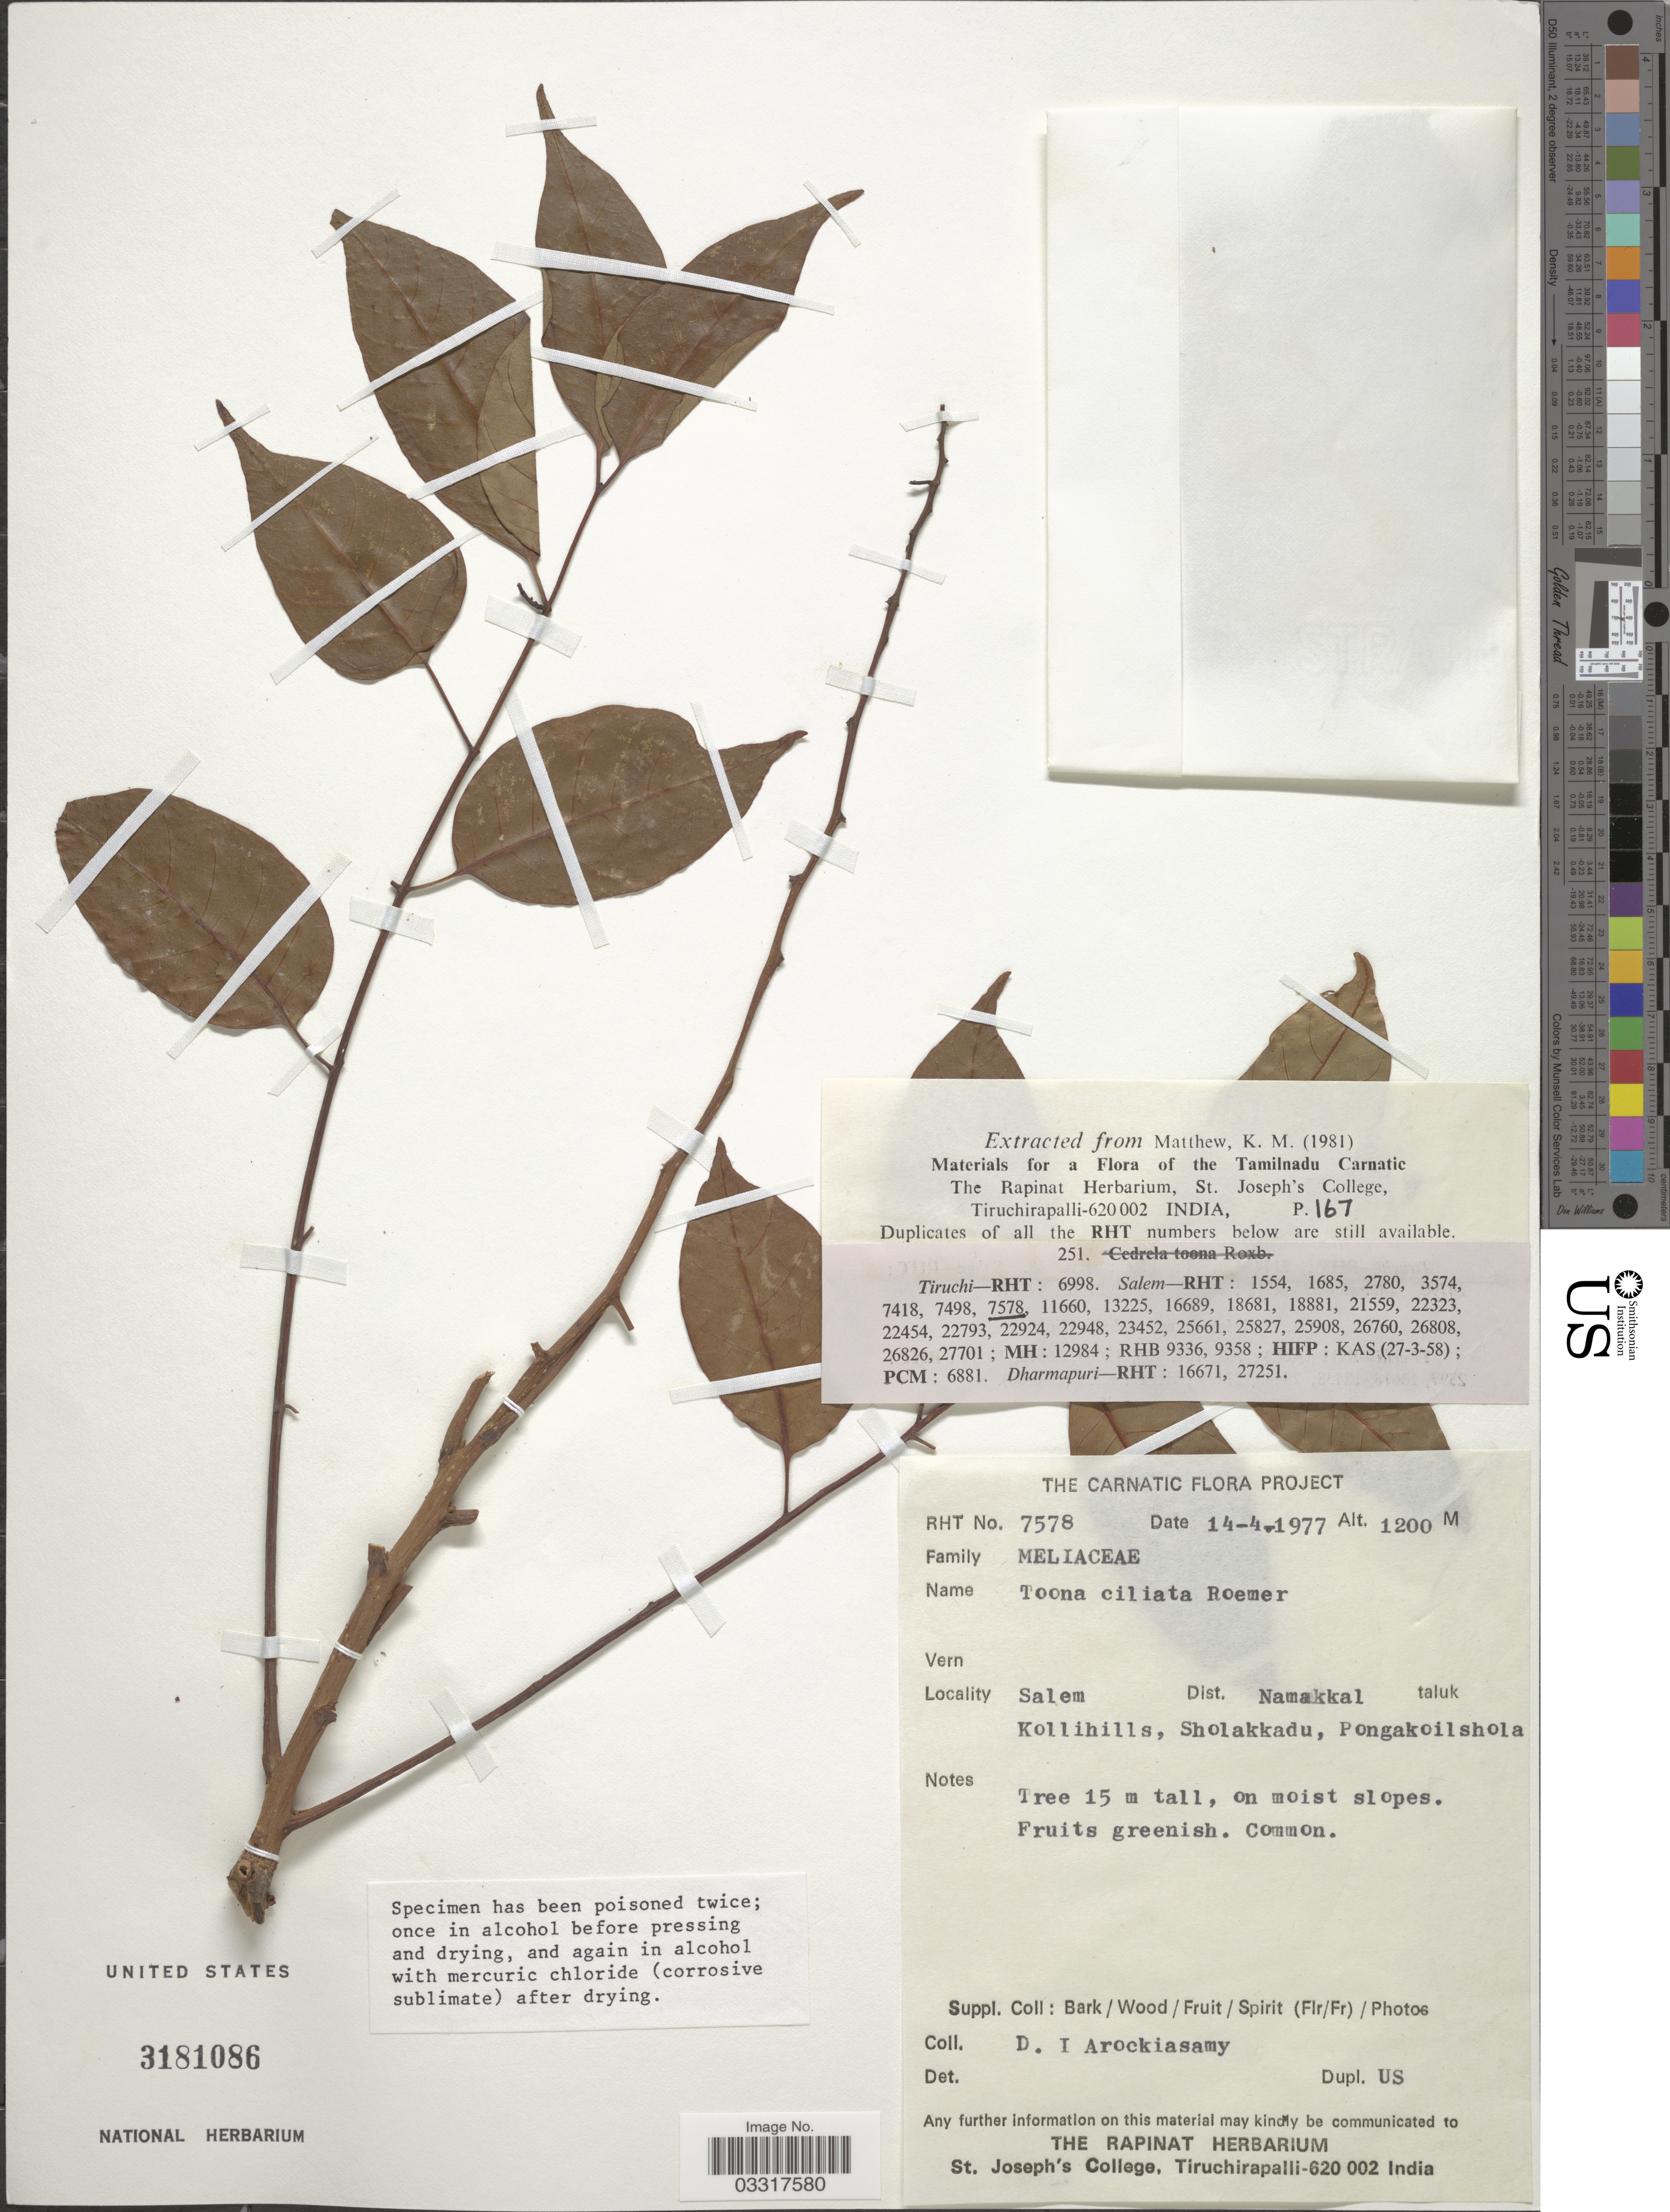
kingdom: Plantae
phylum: Tracheophyta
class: Magnoliopsida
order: Sapindales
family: Meliaceae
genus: Toona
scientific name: Toona ciliata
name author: M. Roem.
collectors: D. Arockiasamy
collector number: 7578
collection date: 1977-04-14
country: India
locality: Salem, Dist. Namakkal taluk, Kollihills, Sholakkadu, Pongakoilshola.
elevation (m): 1200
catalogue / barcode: US 3181086